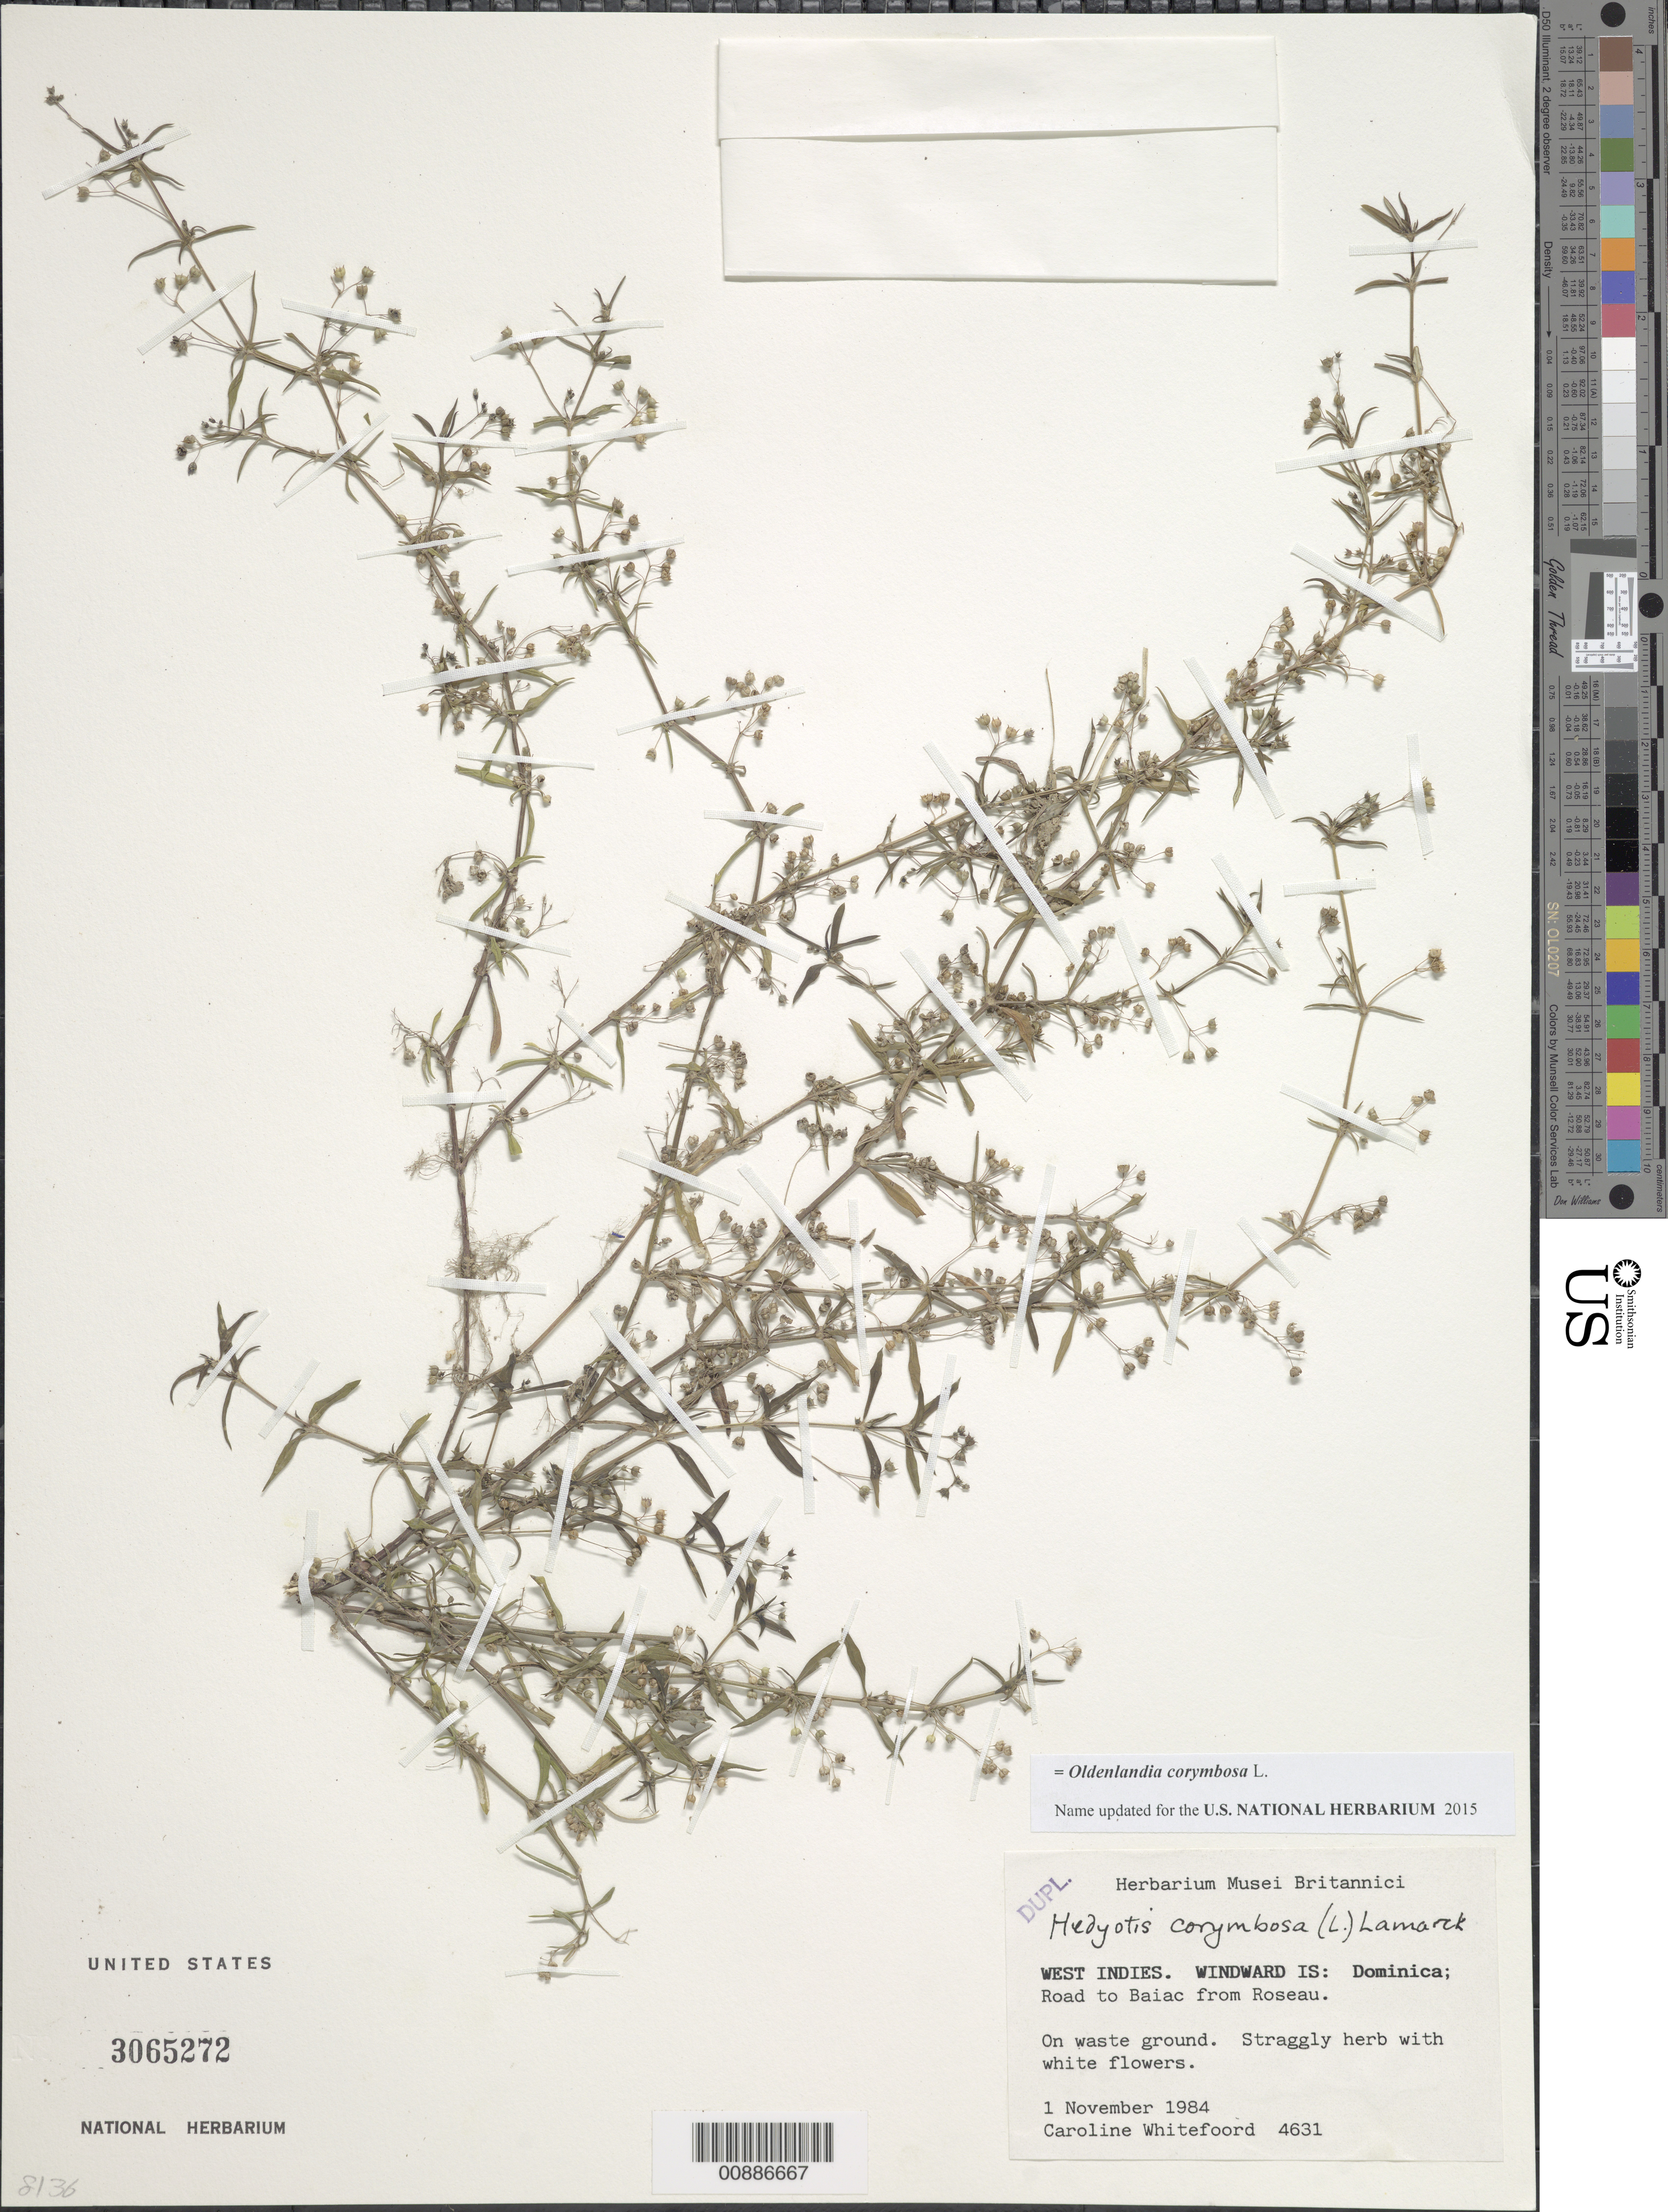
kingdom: Plantae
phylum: Tracheophyta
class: Magnoliopsida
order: Gentianales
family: Rubiaceae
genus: Oldenlandia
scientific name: Oldenlandia corymbosa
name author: L.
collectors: C. Whitefoord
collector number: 4631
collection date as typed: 01 Nov 1984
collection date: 1984-11-01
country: Dominica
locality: Road to Baiac from Roseau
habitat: On waste ground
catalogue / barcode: US 3065272